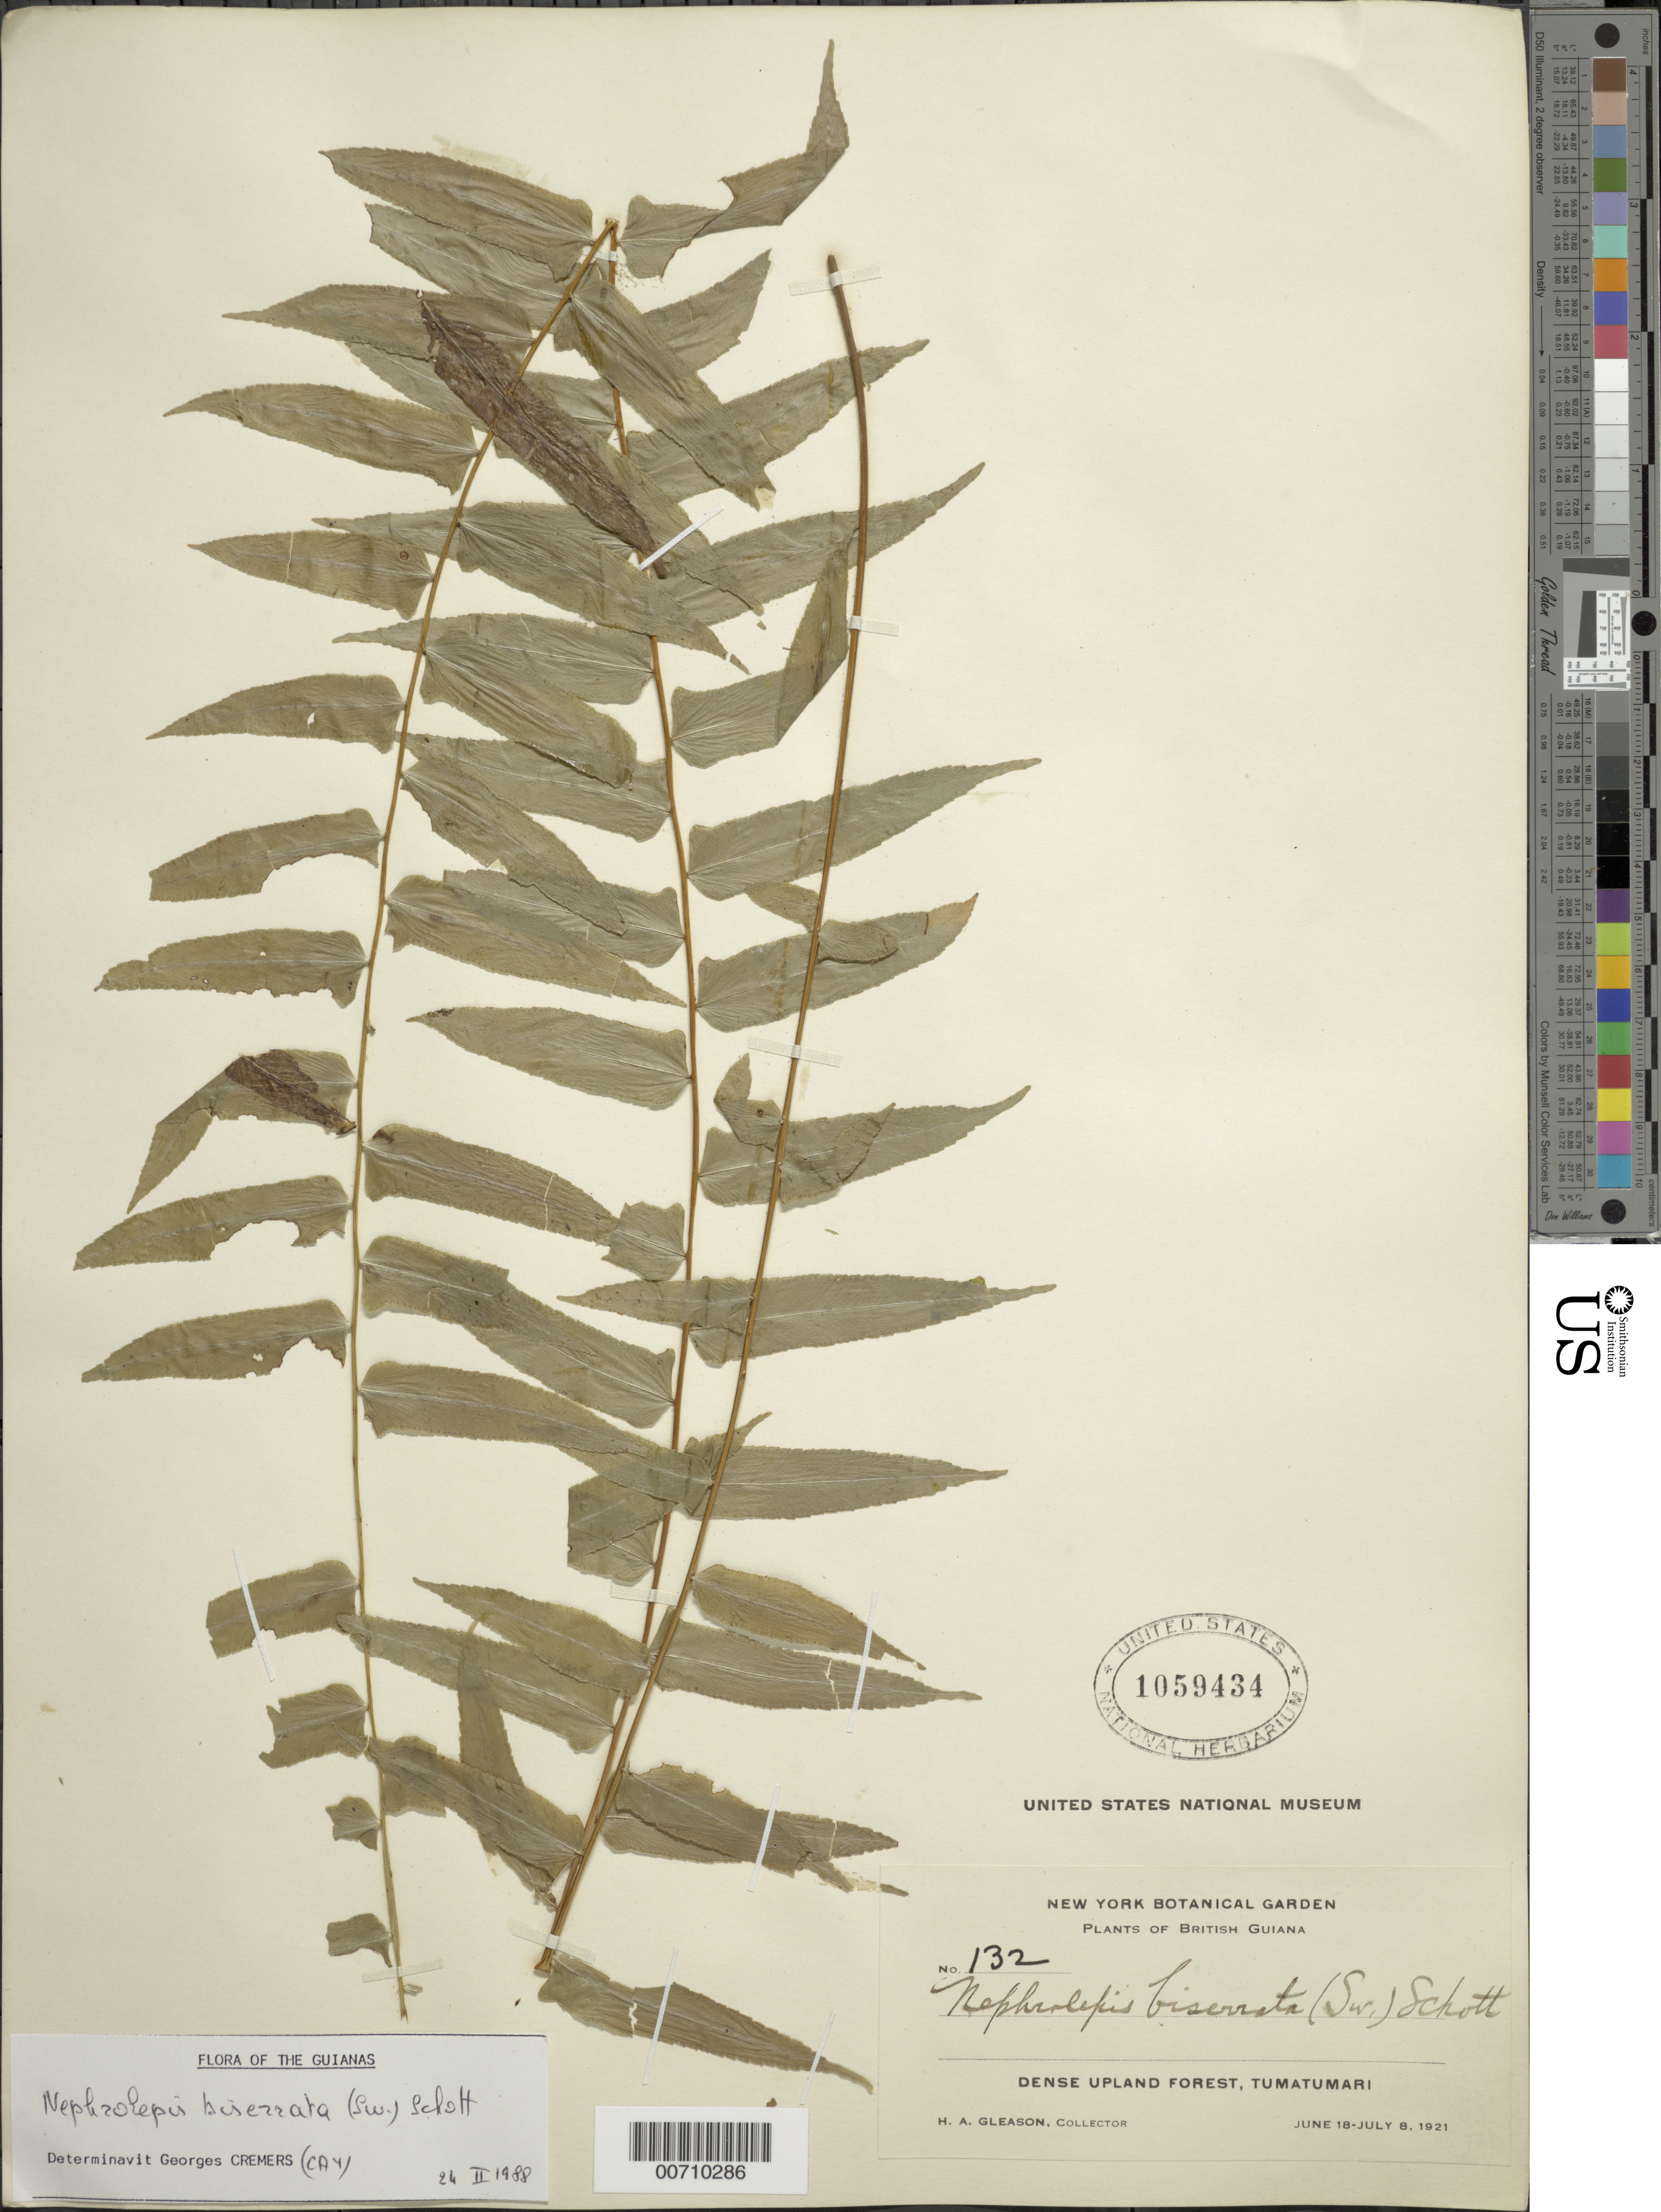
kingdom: Plantae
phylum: Tracheophyta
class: Polypodiopsida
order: Polypodiales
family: Nephrolepidaceae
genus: Nephrolepis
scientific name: Nephrolepis biserrata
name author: (Sw.) Schott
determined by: Cremers, Georges A.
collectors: H. A. Gleason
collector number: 132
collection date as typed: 18-Jun-21 to 8-Jul-21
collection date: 1921-06-18/1921-07-08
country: Guyana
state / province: Potaro-Siparuni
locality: Tumatumari Village, Potaro R.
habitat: Dense upland forest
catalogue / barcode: US 1059434